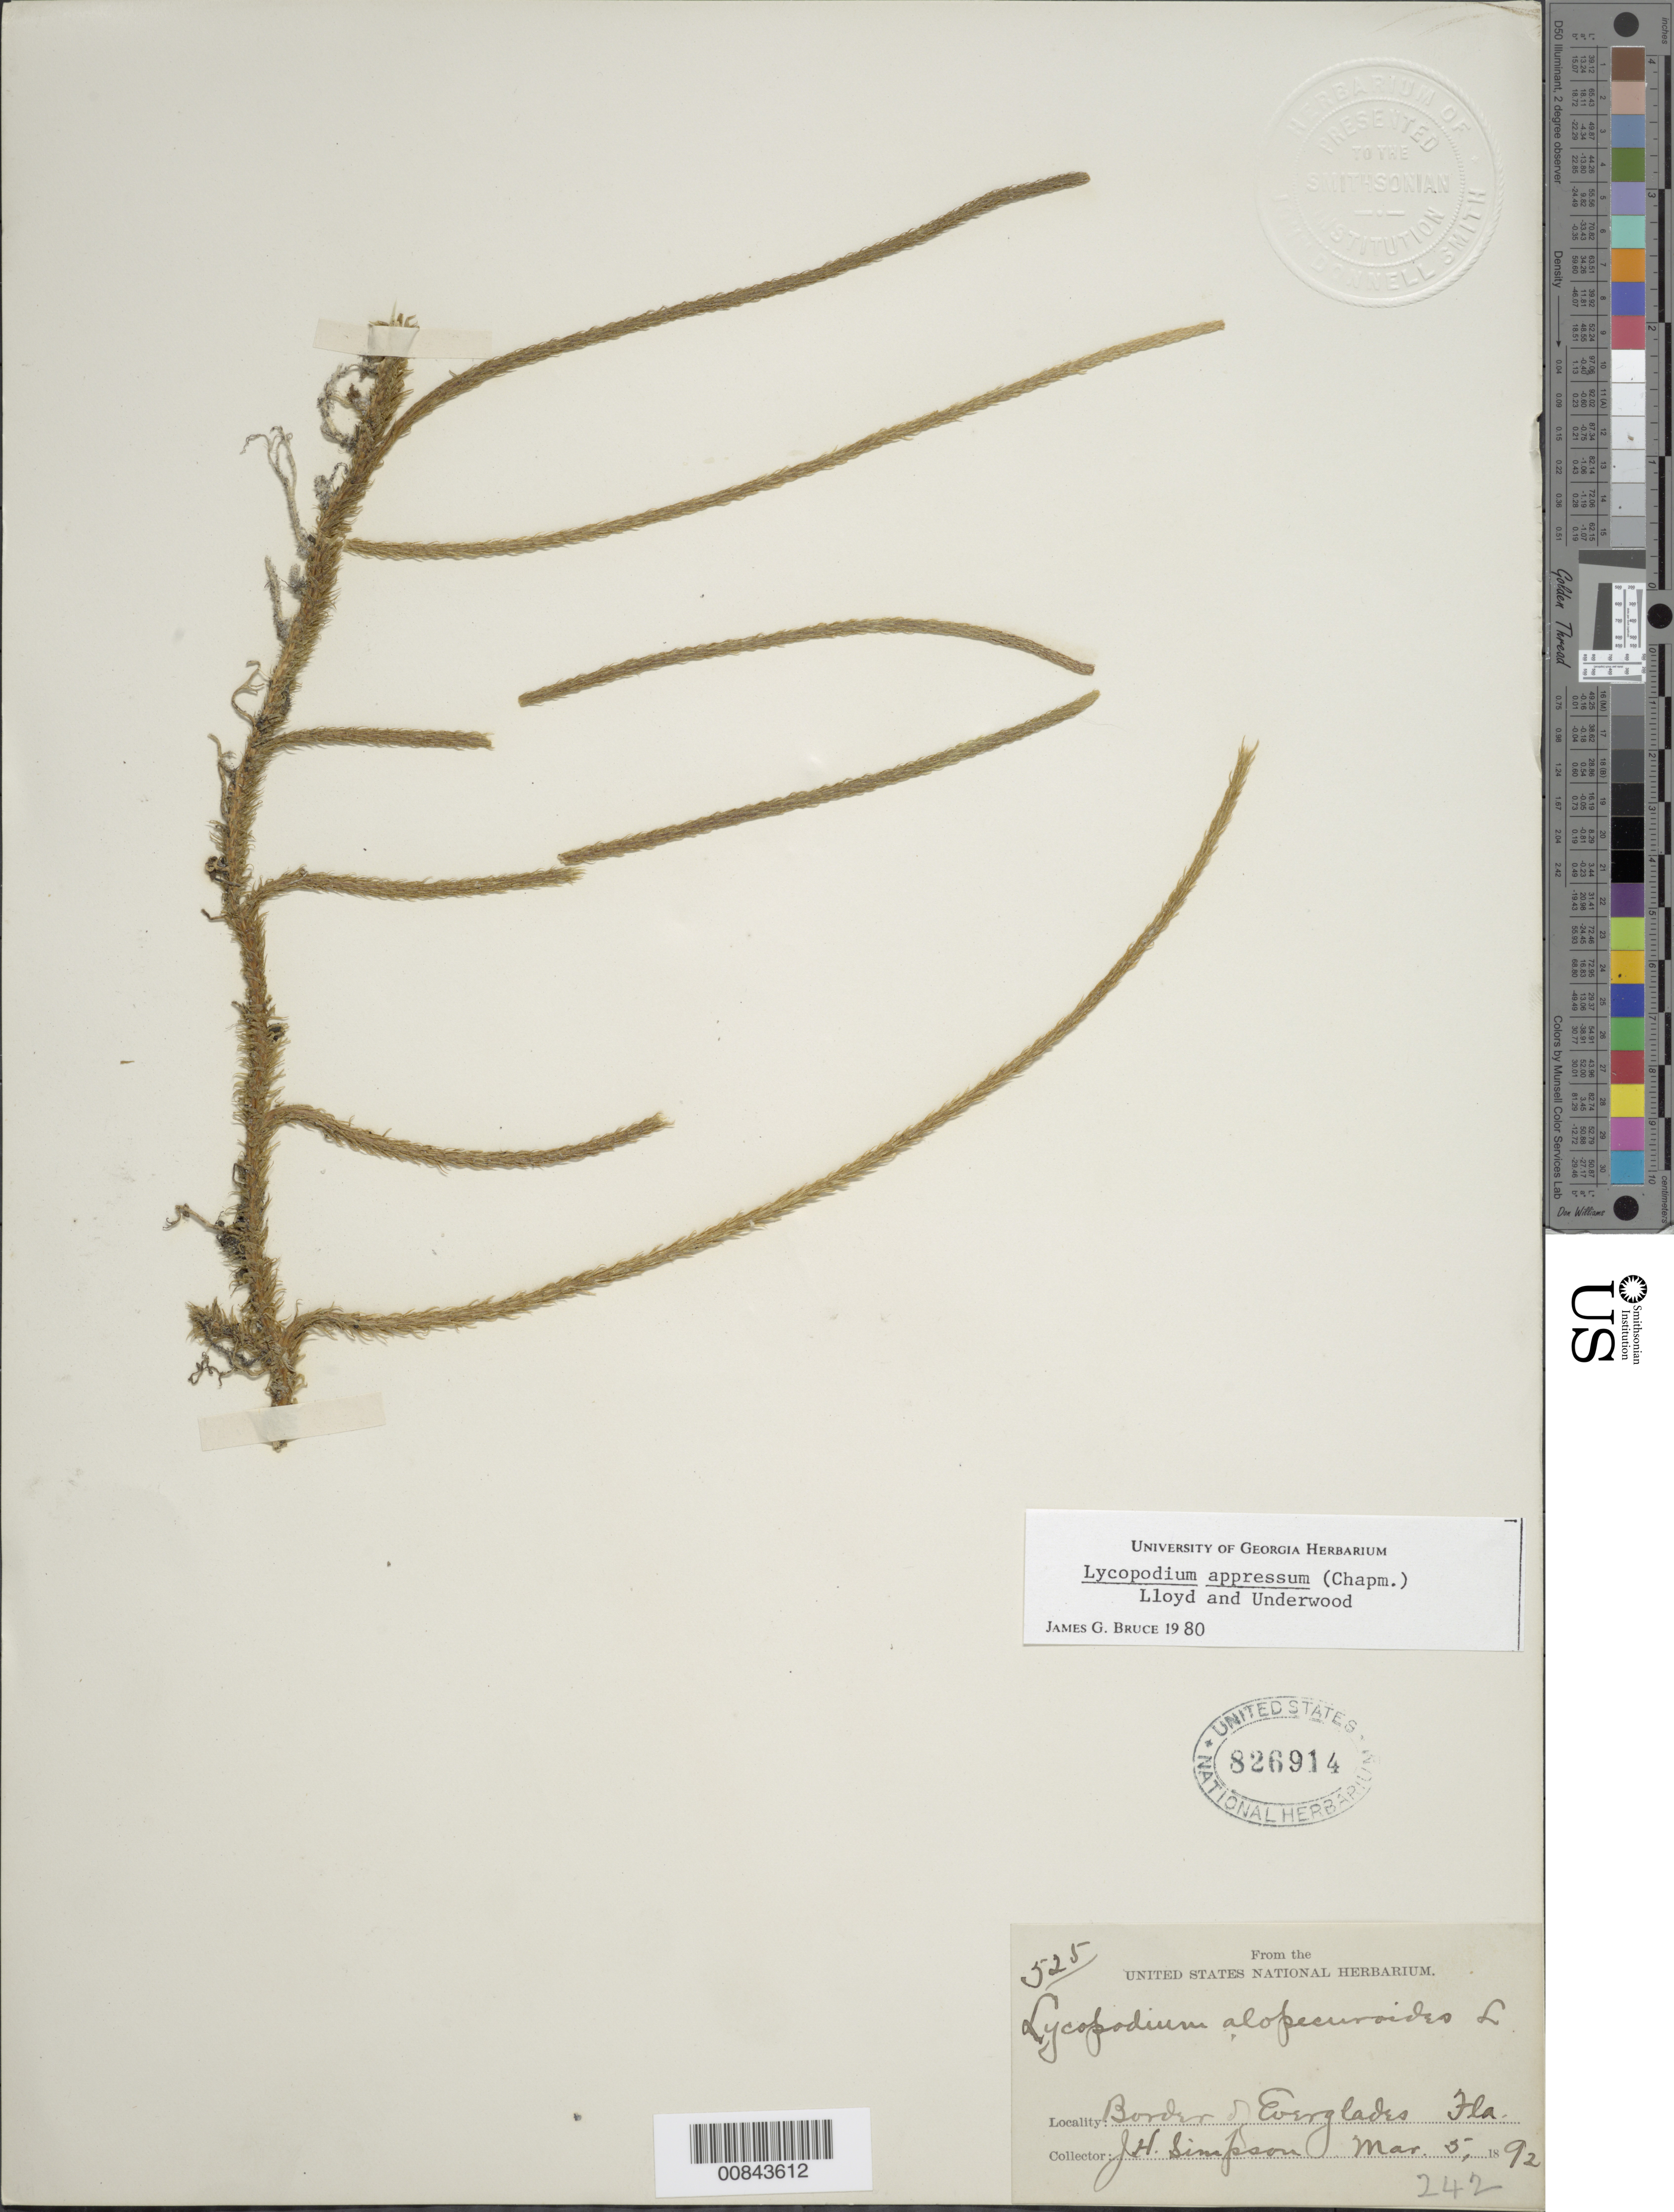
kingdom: Plantae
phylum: Tracheophyta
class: Lycopodiopsida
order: Lycopodiales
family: Lycopodiaceae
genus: Lycopodiella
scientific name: Lycopodiella appressa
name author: (Chapm.) Cranfill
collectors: J. H. Simpson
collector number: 525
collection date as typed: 05 Mar 1892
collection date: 1892-03-05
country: United States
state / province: Florida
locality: Bordering the everglades.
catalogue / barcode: US 826914